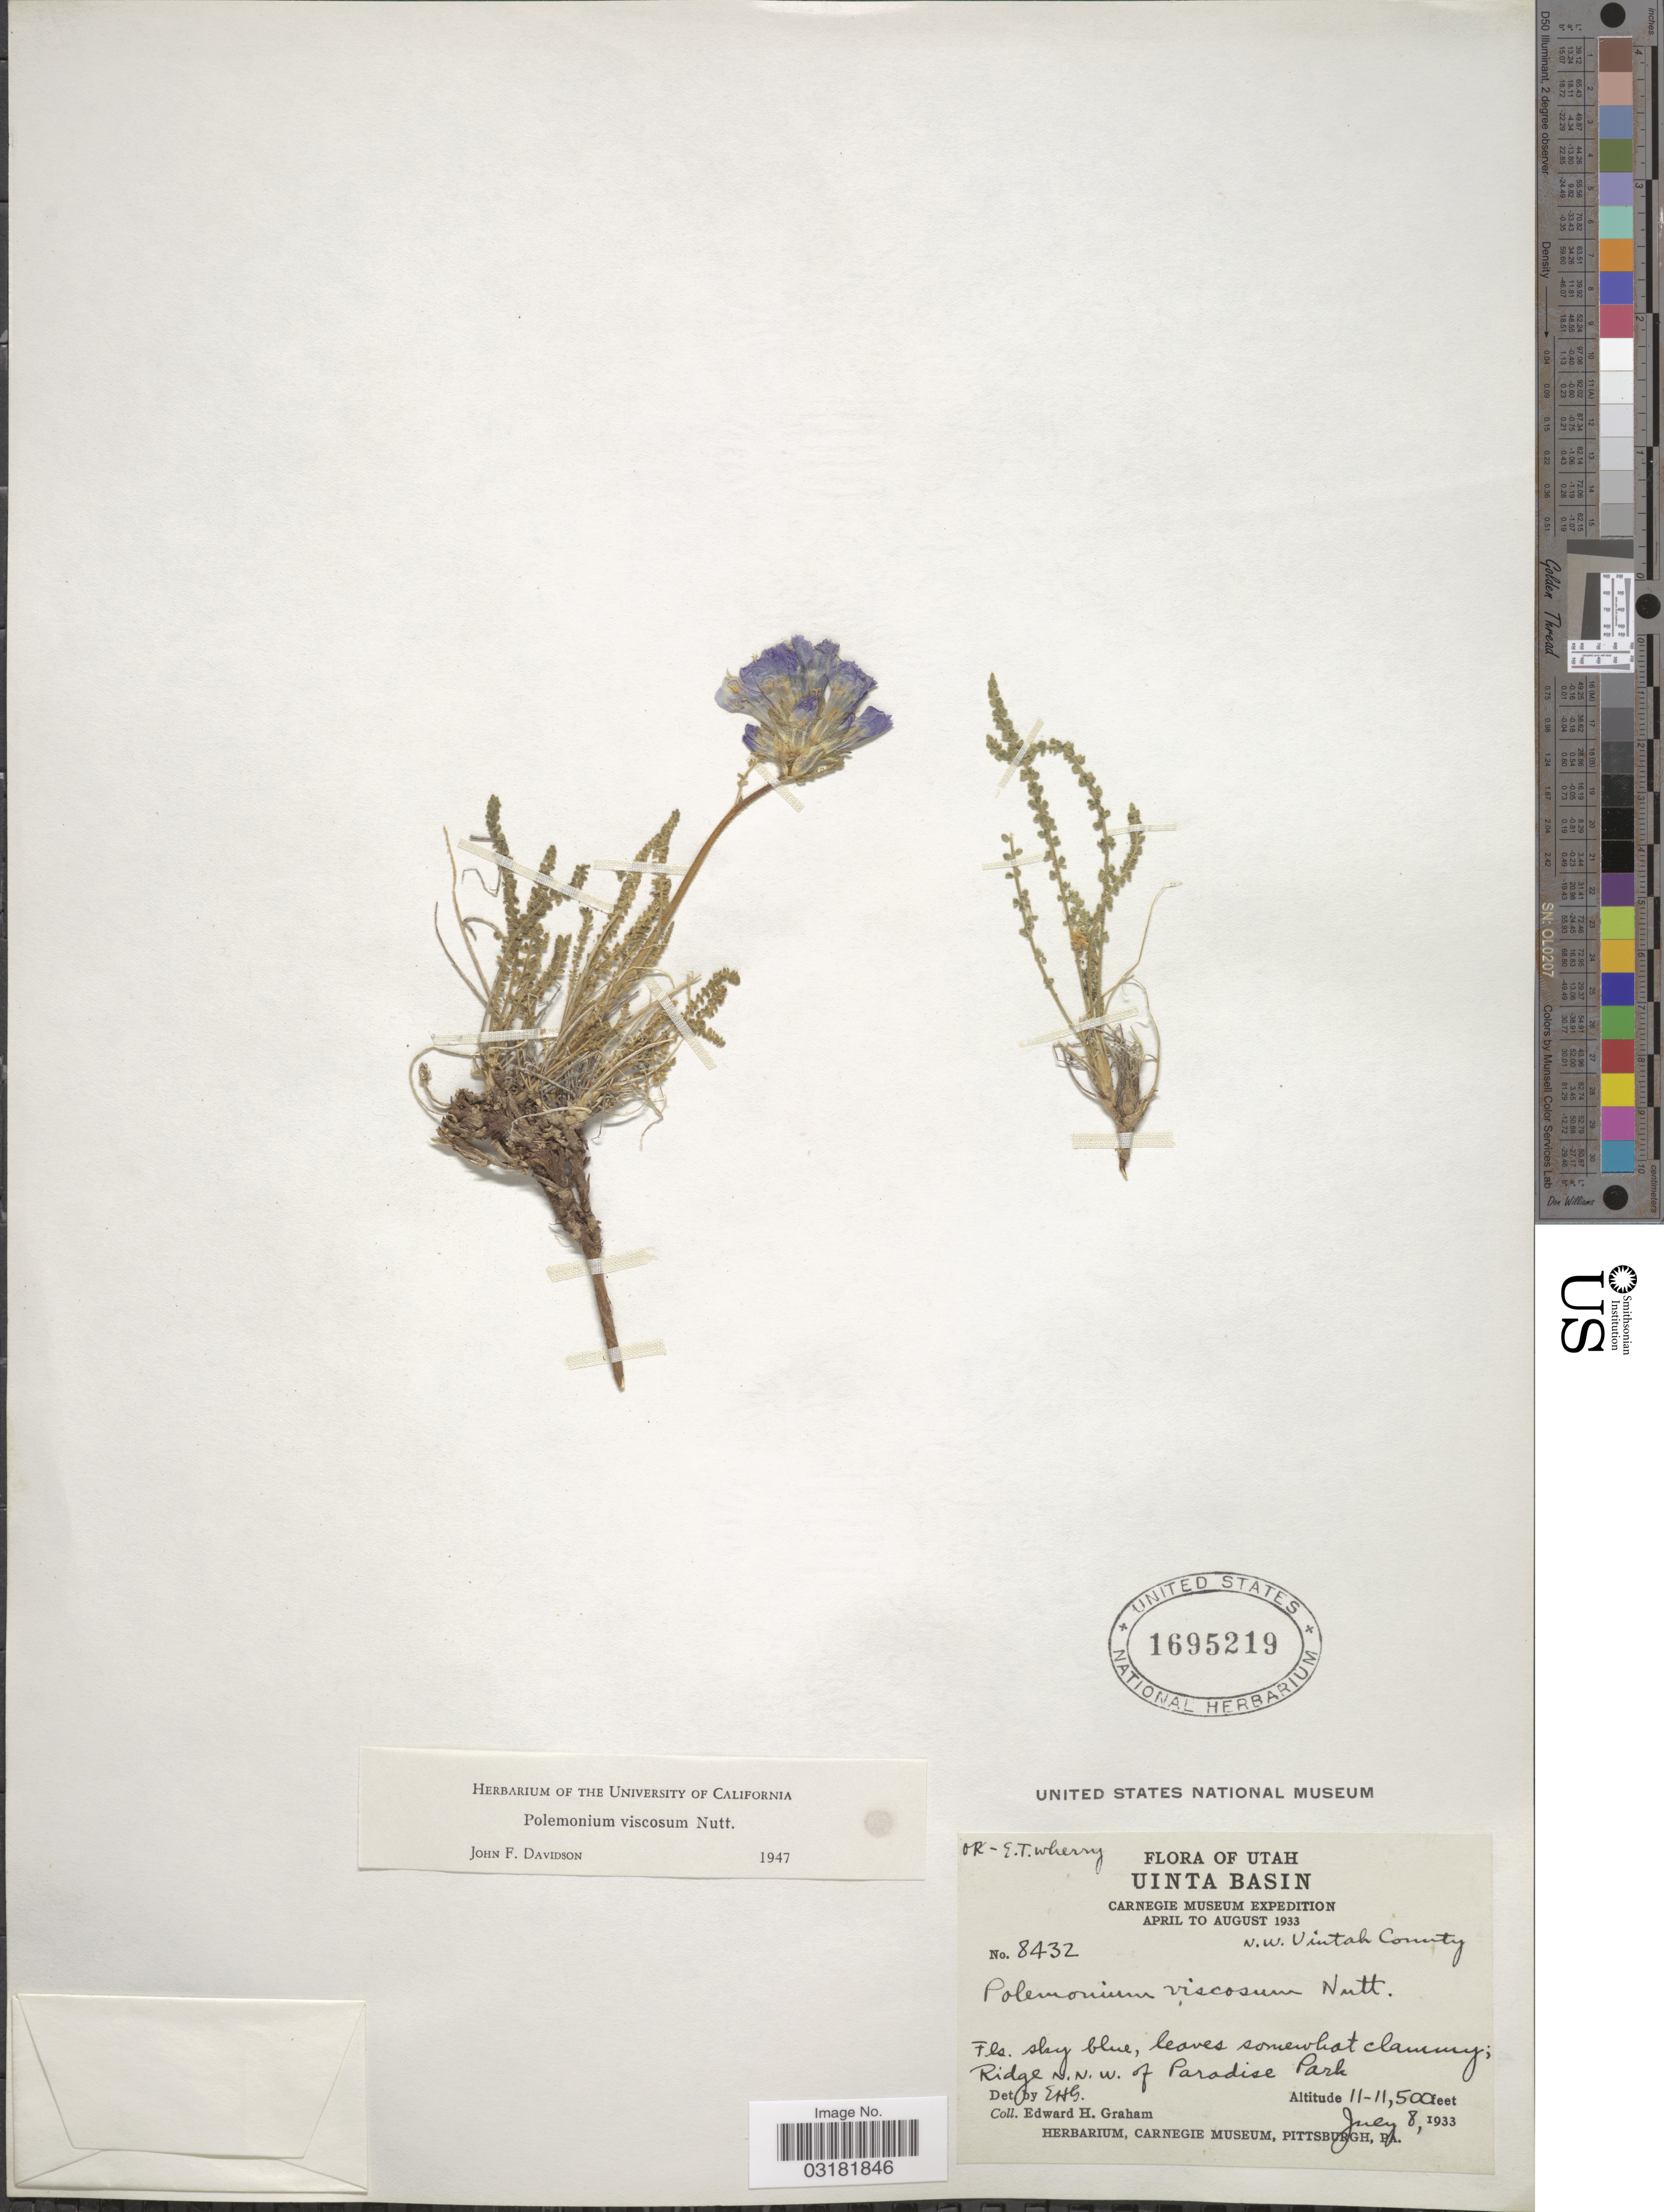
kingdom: Plantae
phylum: Tracheophyta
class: Magnoliopsida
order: Ericales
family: Polemoniaceae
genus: Polemonium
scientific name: Polemonium viscosum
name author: Nutt.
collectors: E. H. Graham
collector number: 8432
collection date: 1933-07-08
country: United States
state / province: Utah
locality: Uinta Basin. N. W. Uintah County. Ridge N. N. W. of Paradise Park.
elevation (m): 3353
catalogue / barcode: US 1695219